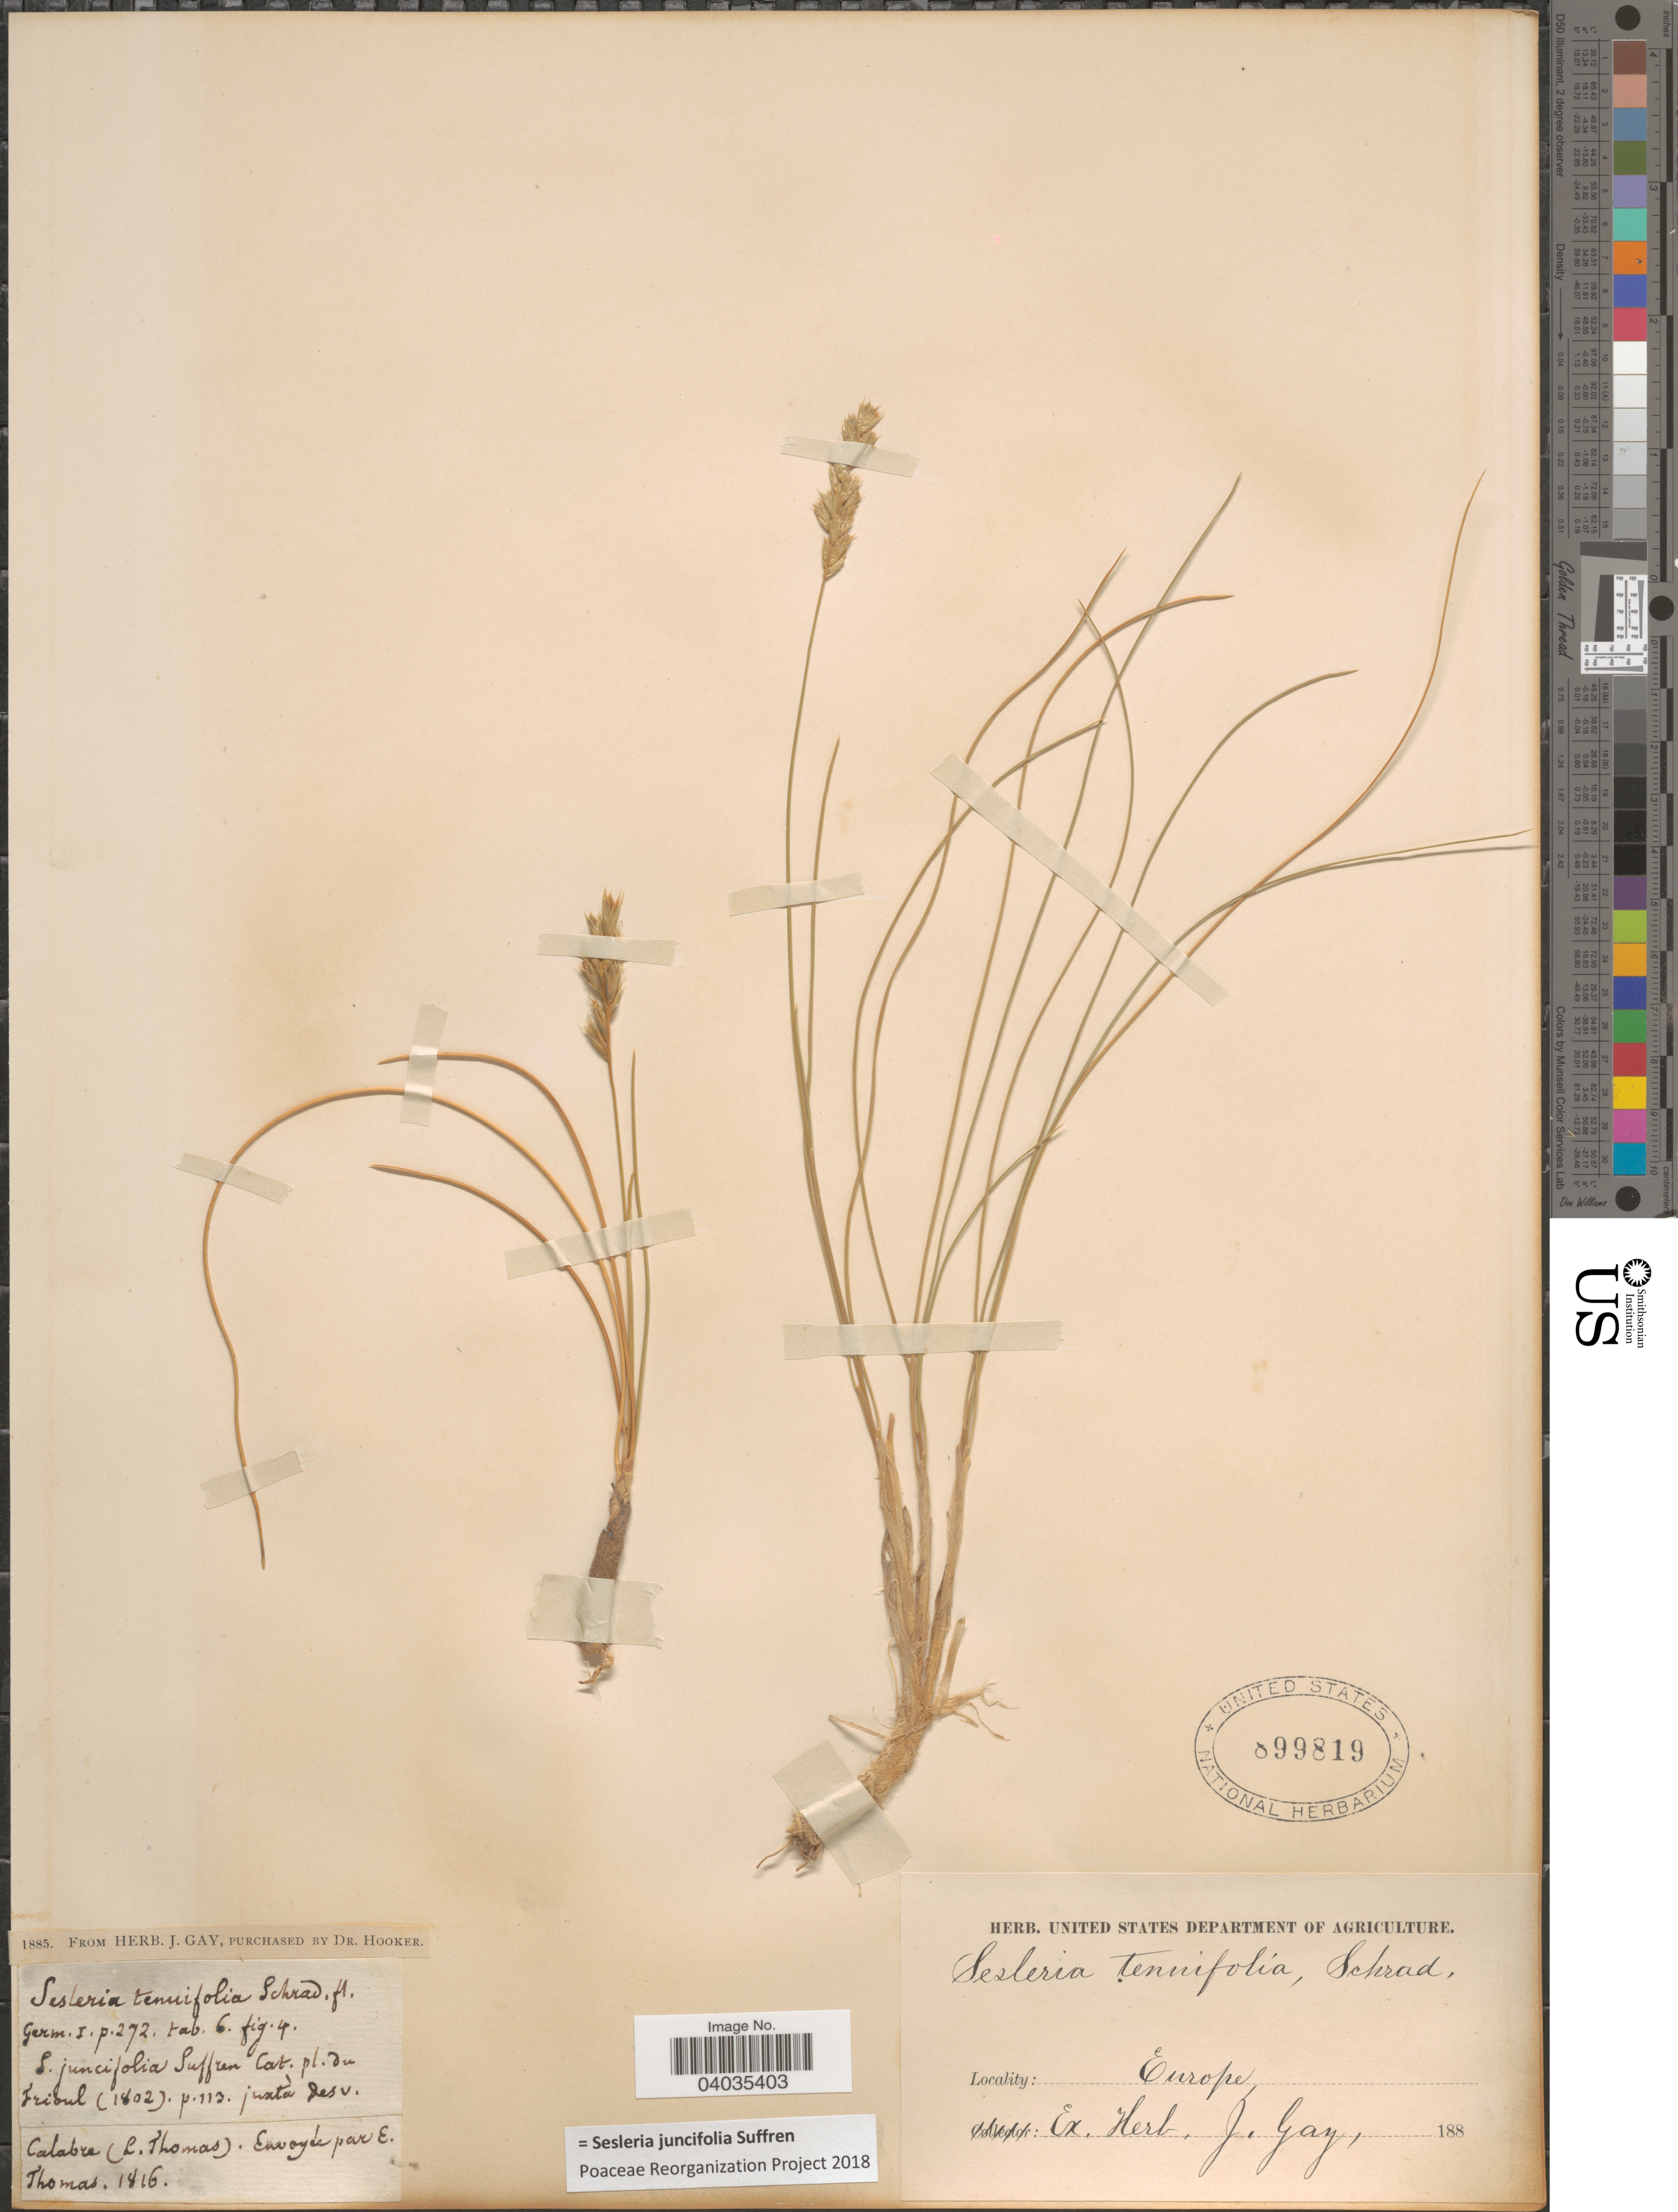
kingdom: Plantae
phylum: Tracheophyta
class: Liliopsida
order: Poales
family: Poaceae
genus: Sesleria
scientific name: Sesleria juncifolia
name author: Suffren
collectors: E. Thomas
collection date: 1816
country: Italy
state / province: Calabria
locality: Calabra. Europe.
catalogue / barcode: US 899819